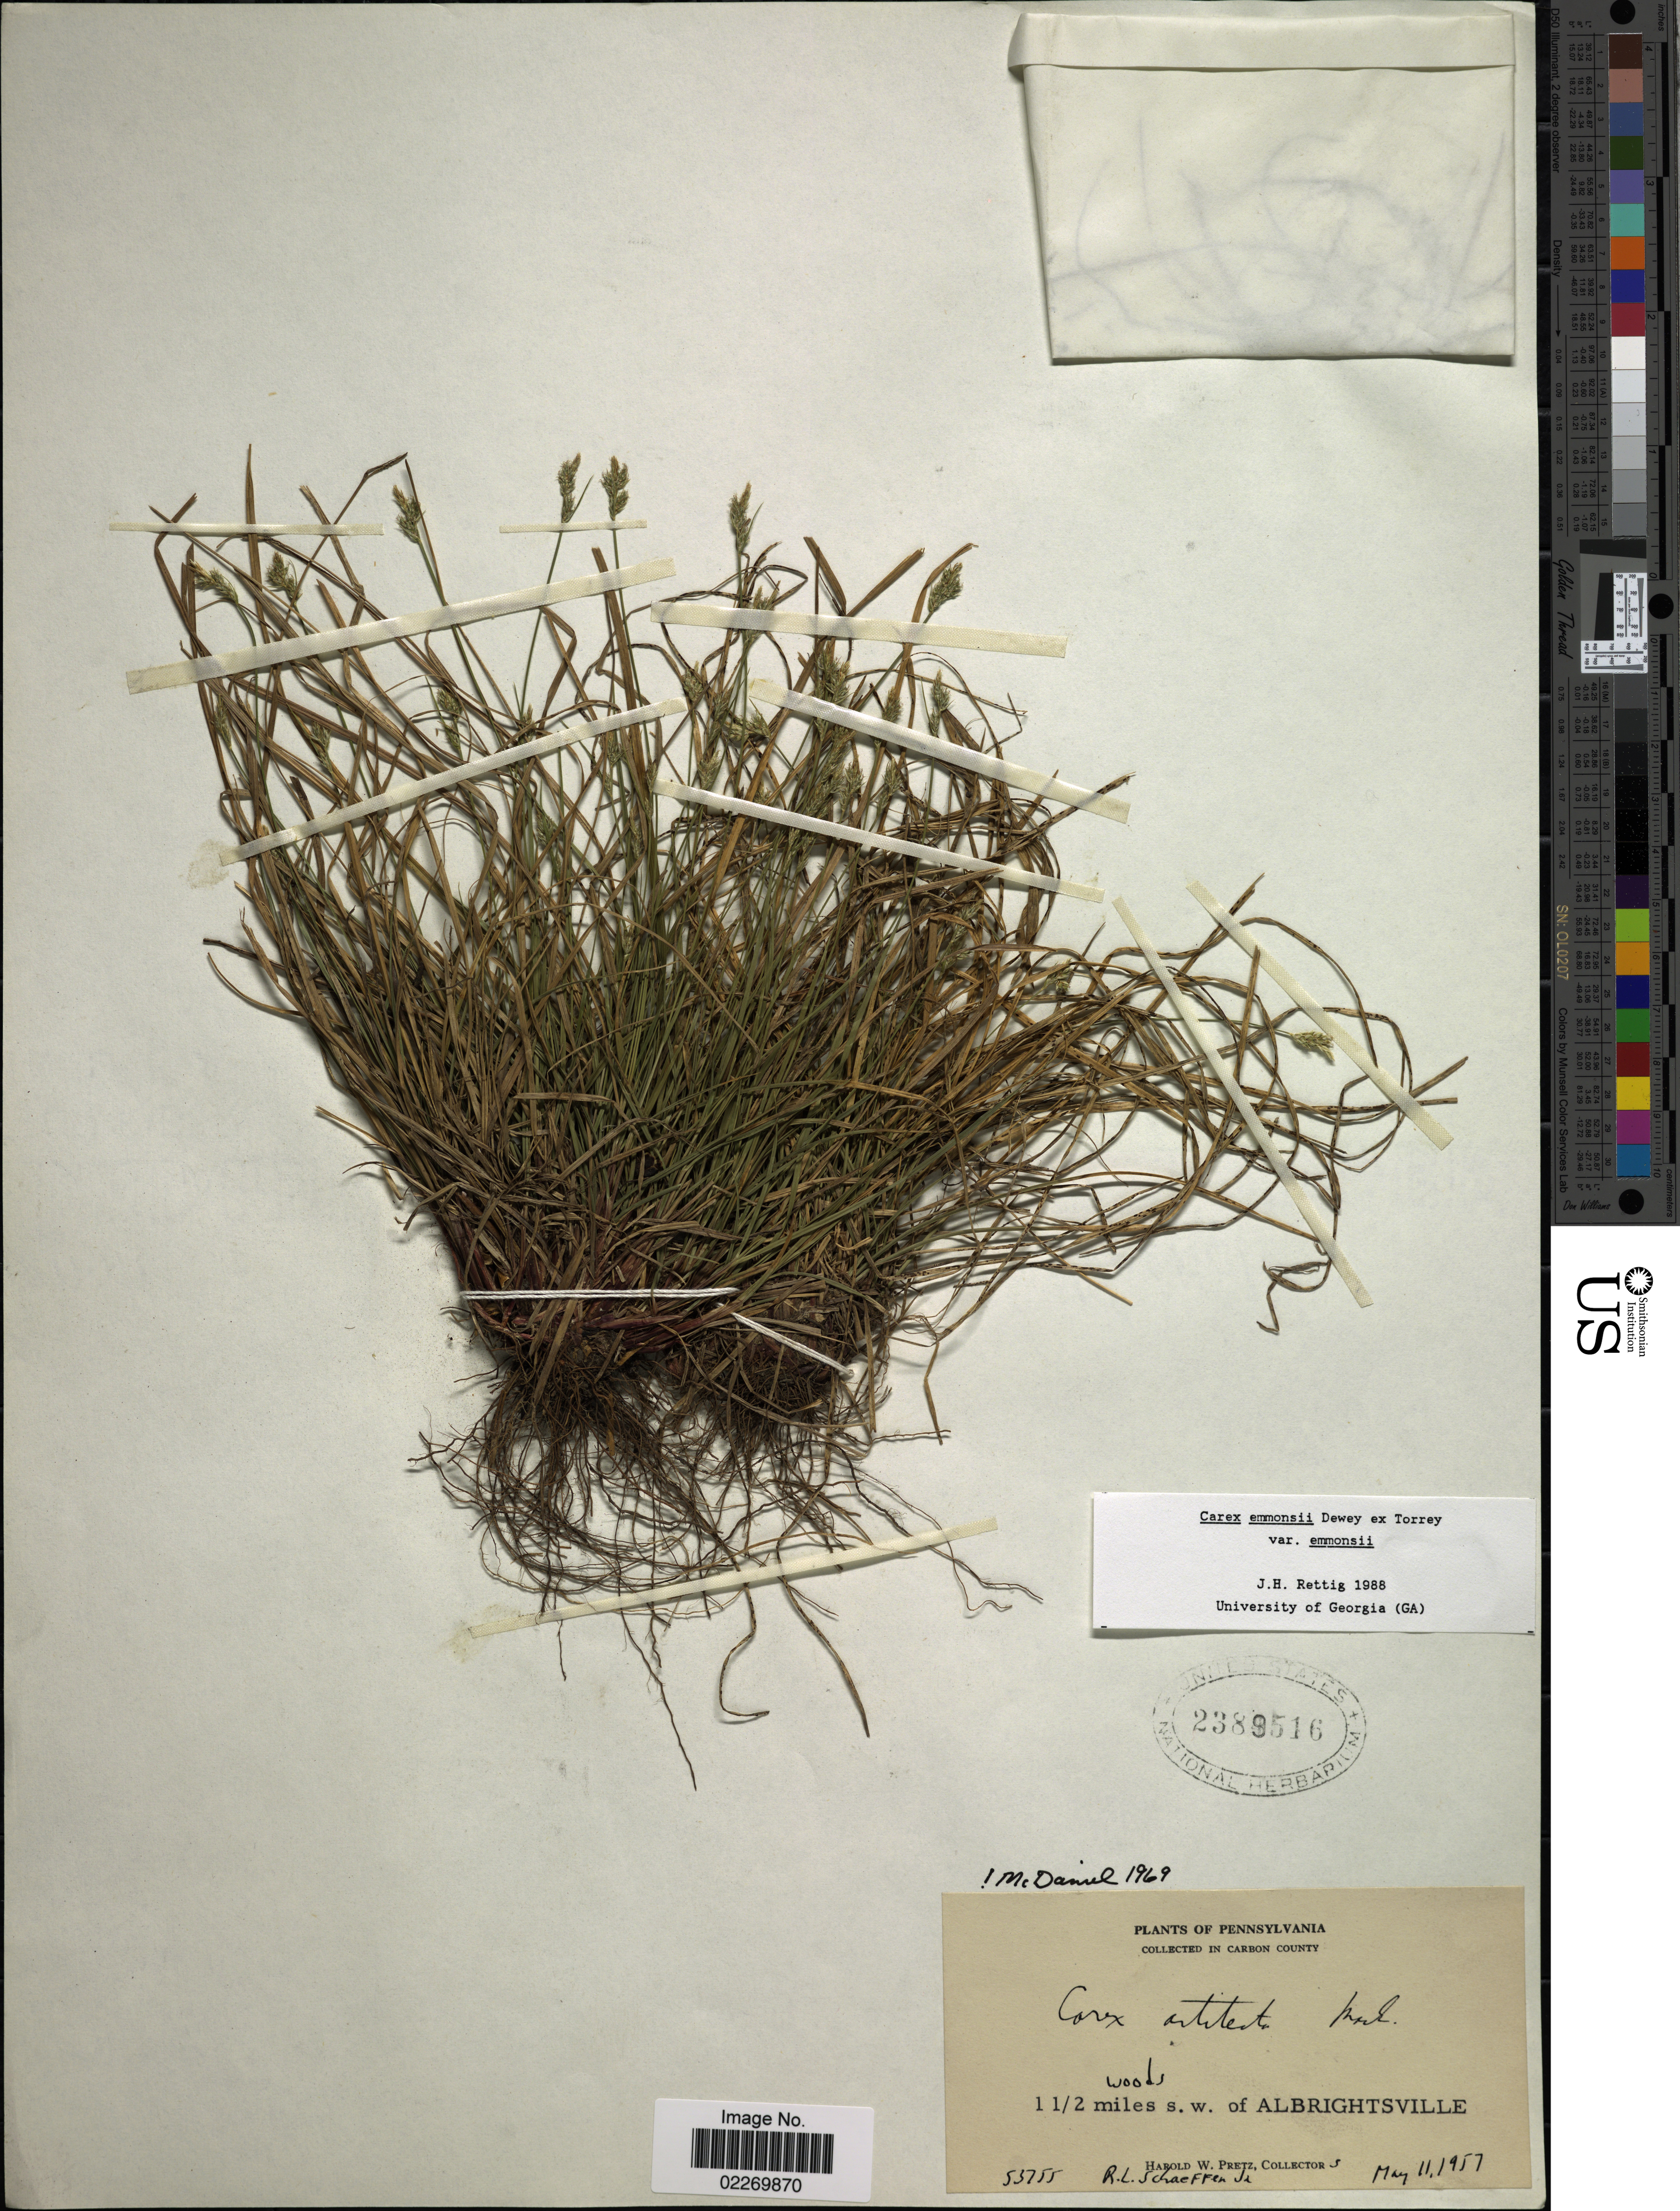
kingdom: Plantae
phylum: Tracheophyta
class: Liliopsida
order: Poales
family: Cyperaceae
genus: Carex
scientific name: Carex emmonsii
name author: Dewey ex Torr.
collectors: H. W. Pretz & R. L. Schaeffer Jr.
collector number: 53755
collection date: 1957-05-11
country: United States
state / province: Pennsylvania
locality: Carbon County, 1½ miles s.w. of Albrightsville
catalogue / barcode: US 2389516